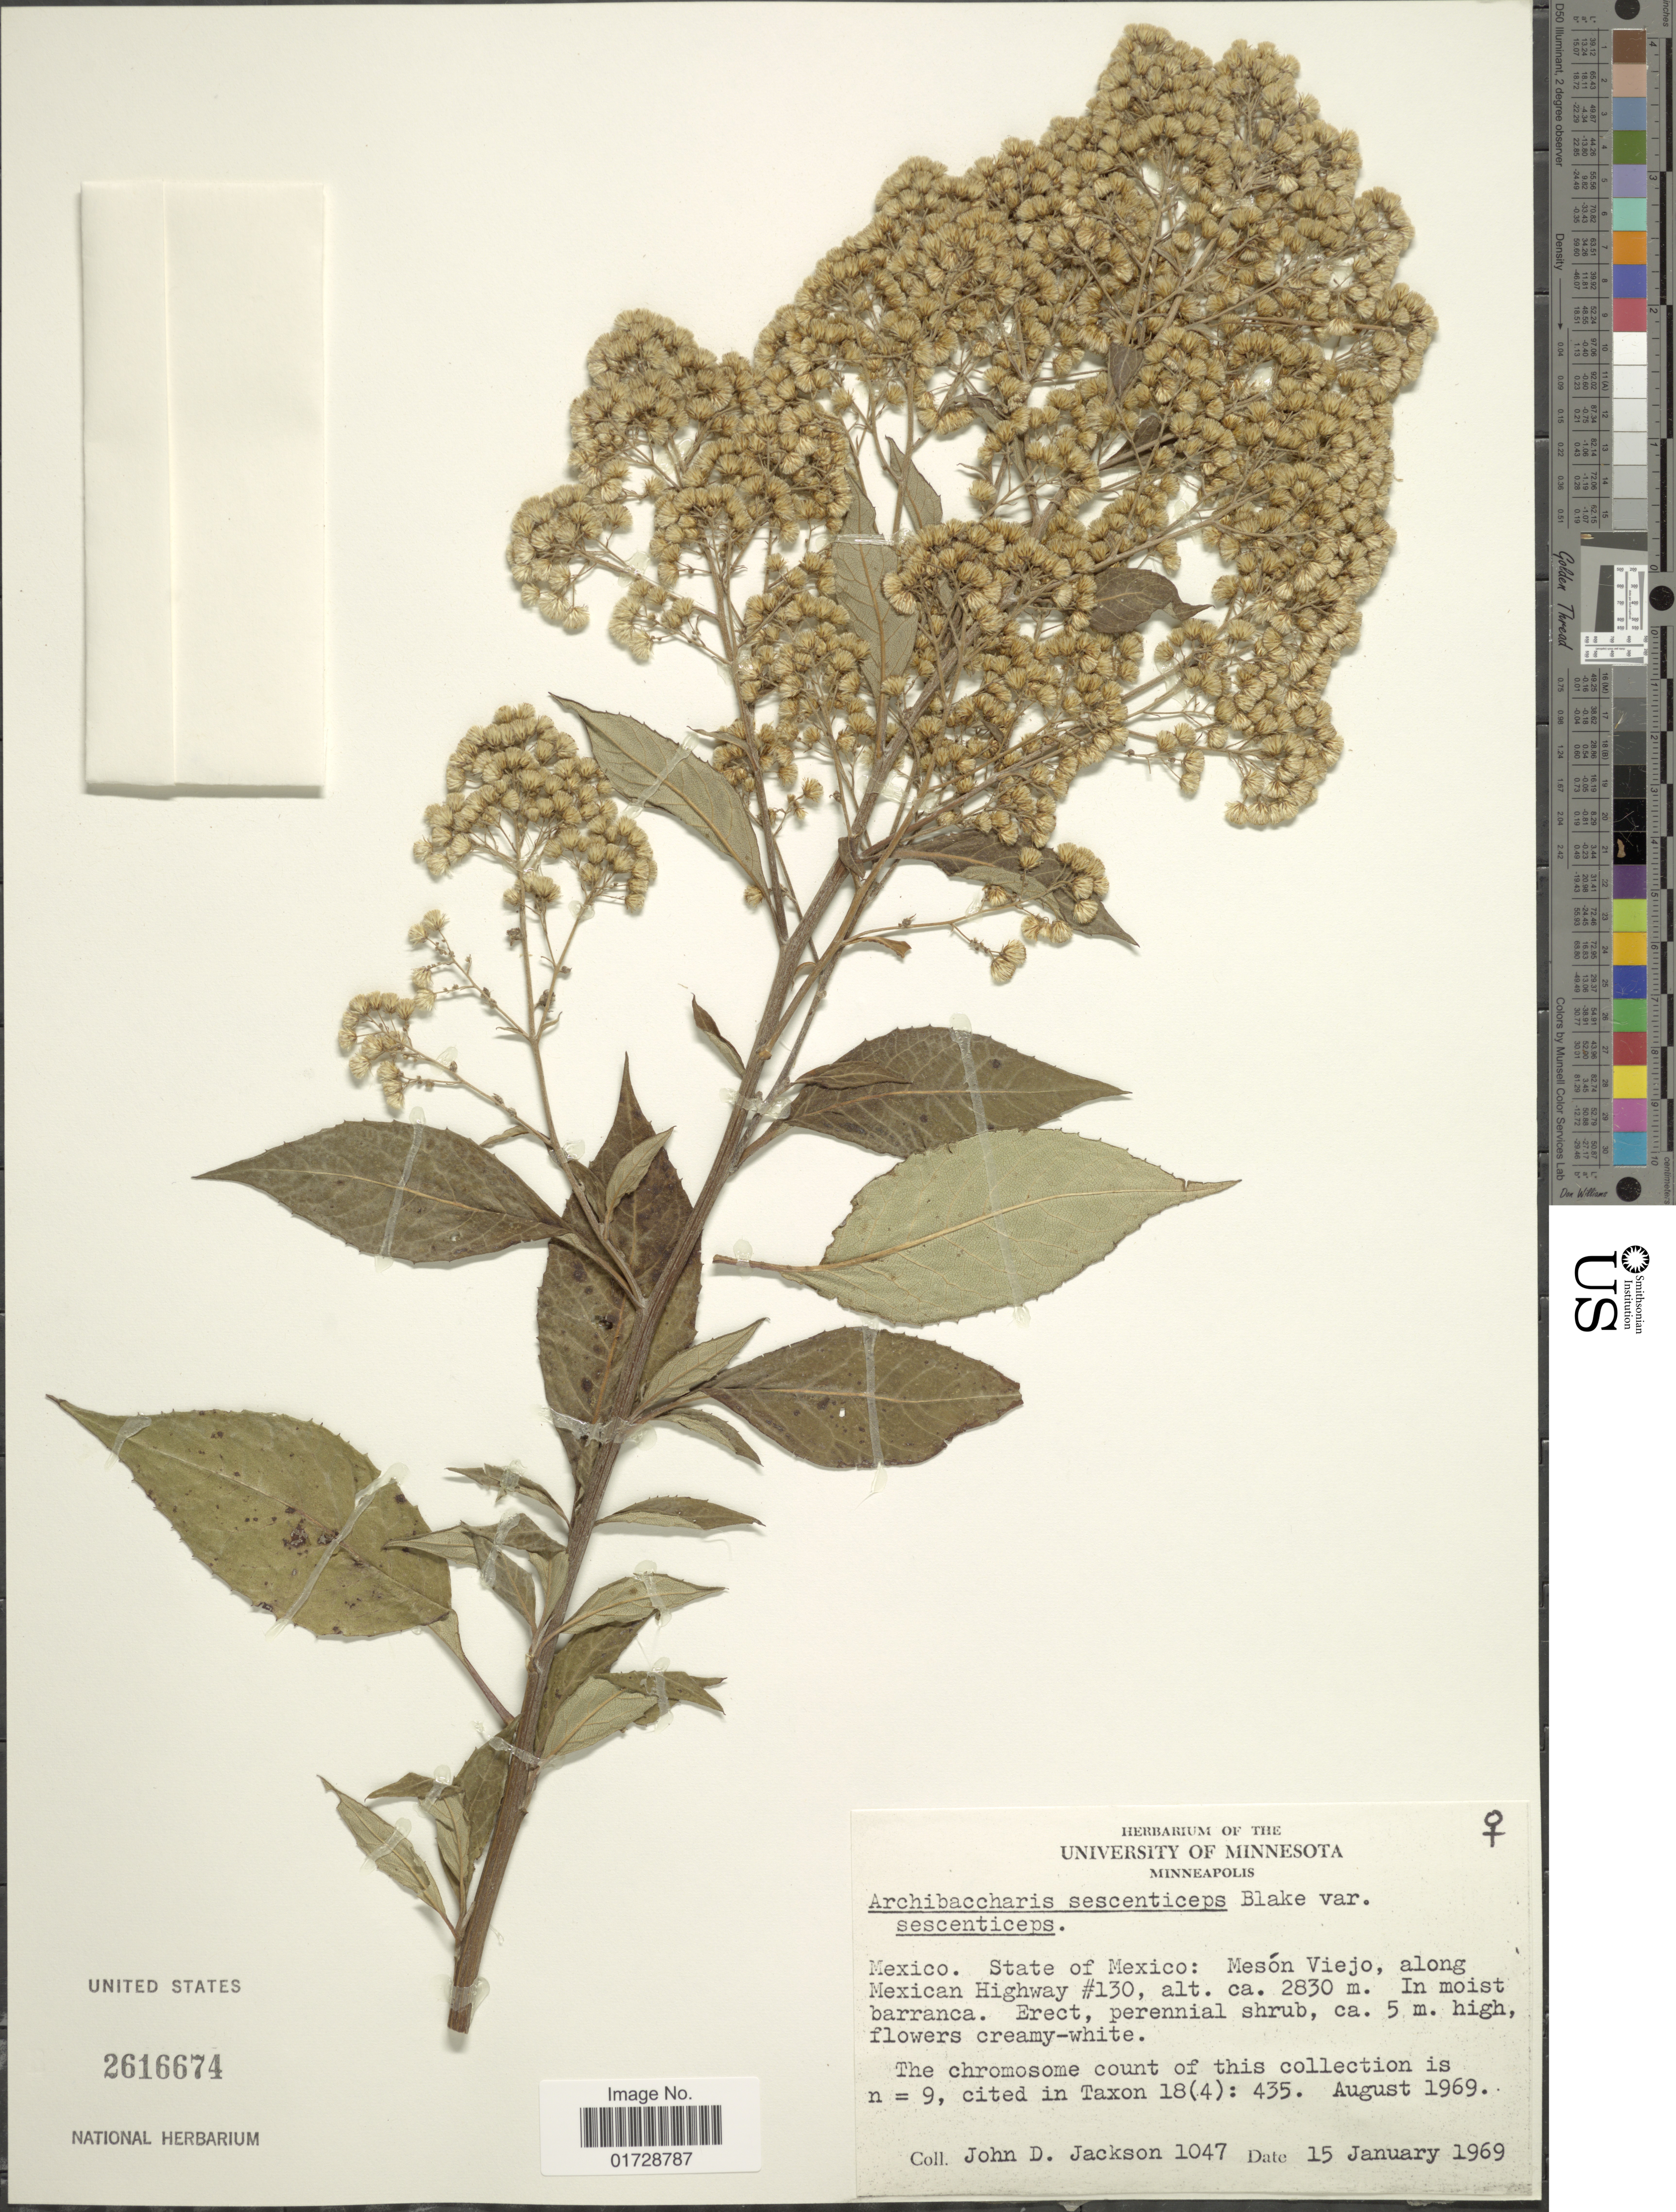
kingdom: Plantae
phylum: Tracheophyta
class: Magnoliopsida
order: Asterales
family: Asteraceae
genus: Archibaccharis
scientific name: Archibaccharis sescenticeps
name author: (S.F. Blake) S.F. Blake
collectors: J. Jackson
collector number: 1047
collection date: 1969-01-15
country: Mexico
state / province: México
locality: Meson Viejo, along Mexican Highway #130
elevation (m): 2830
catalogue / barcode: US 2616674